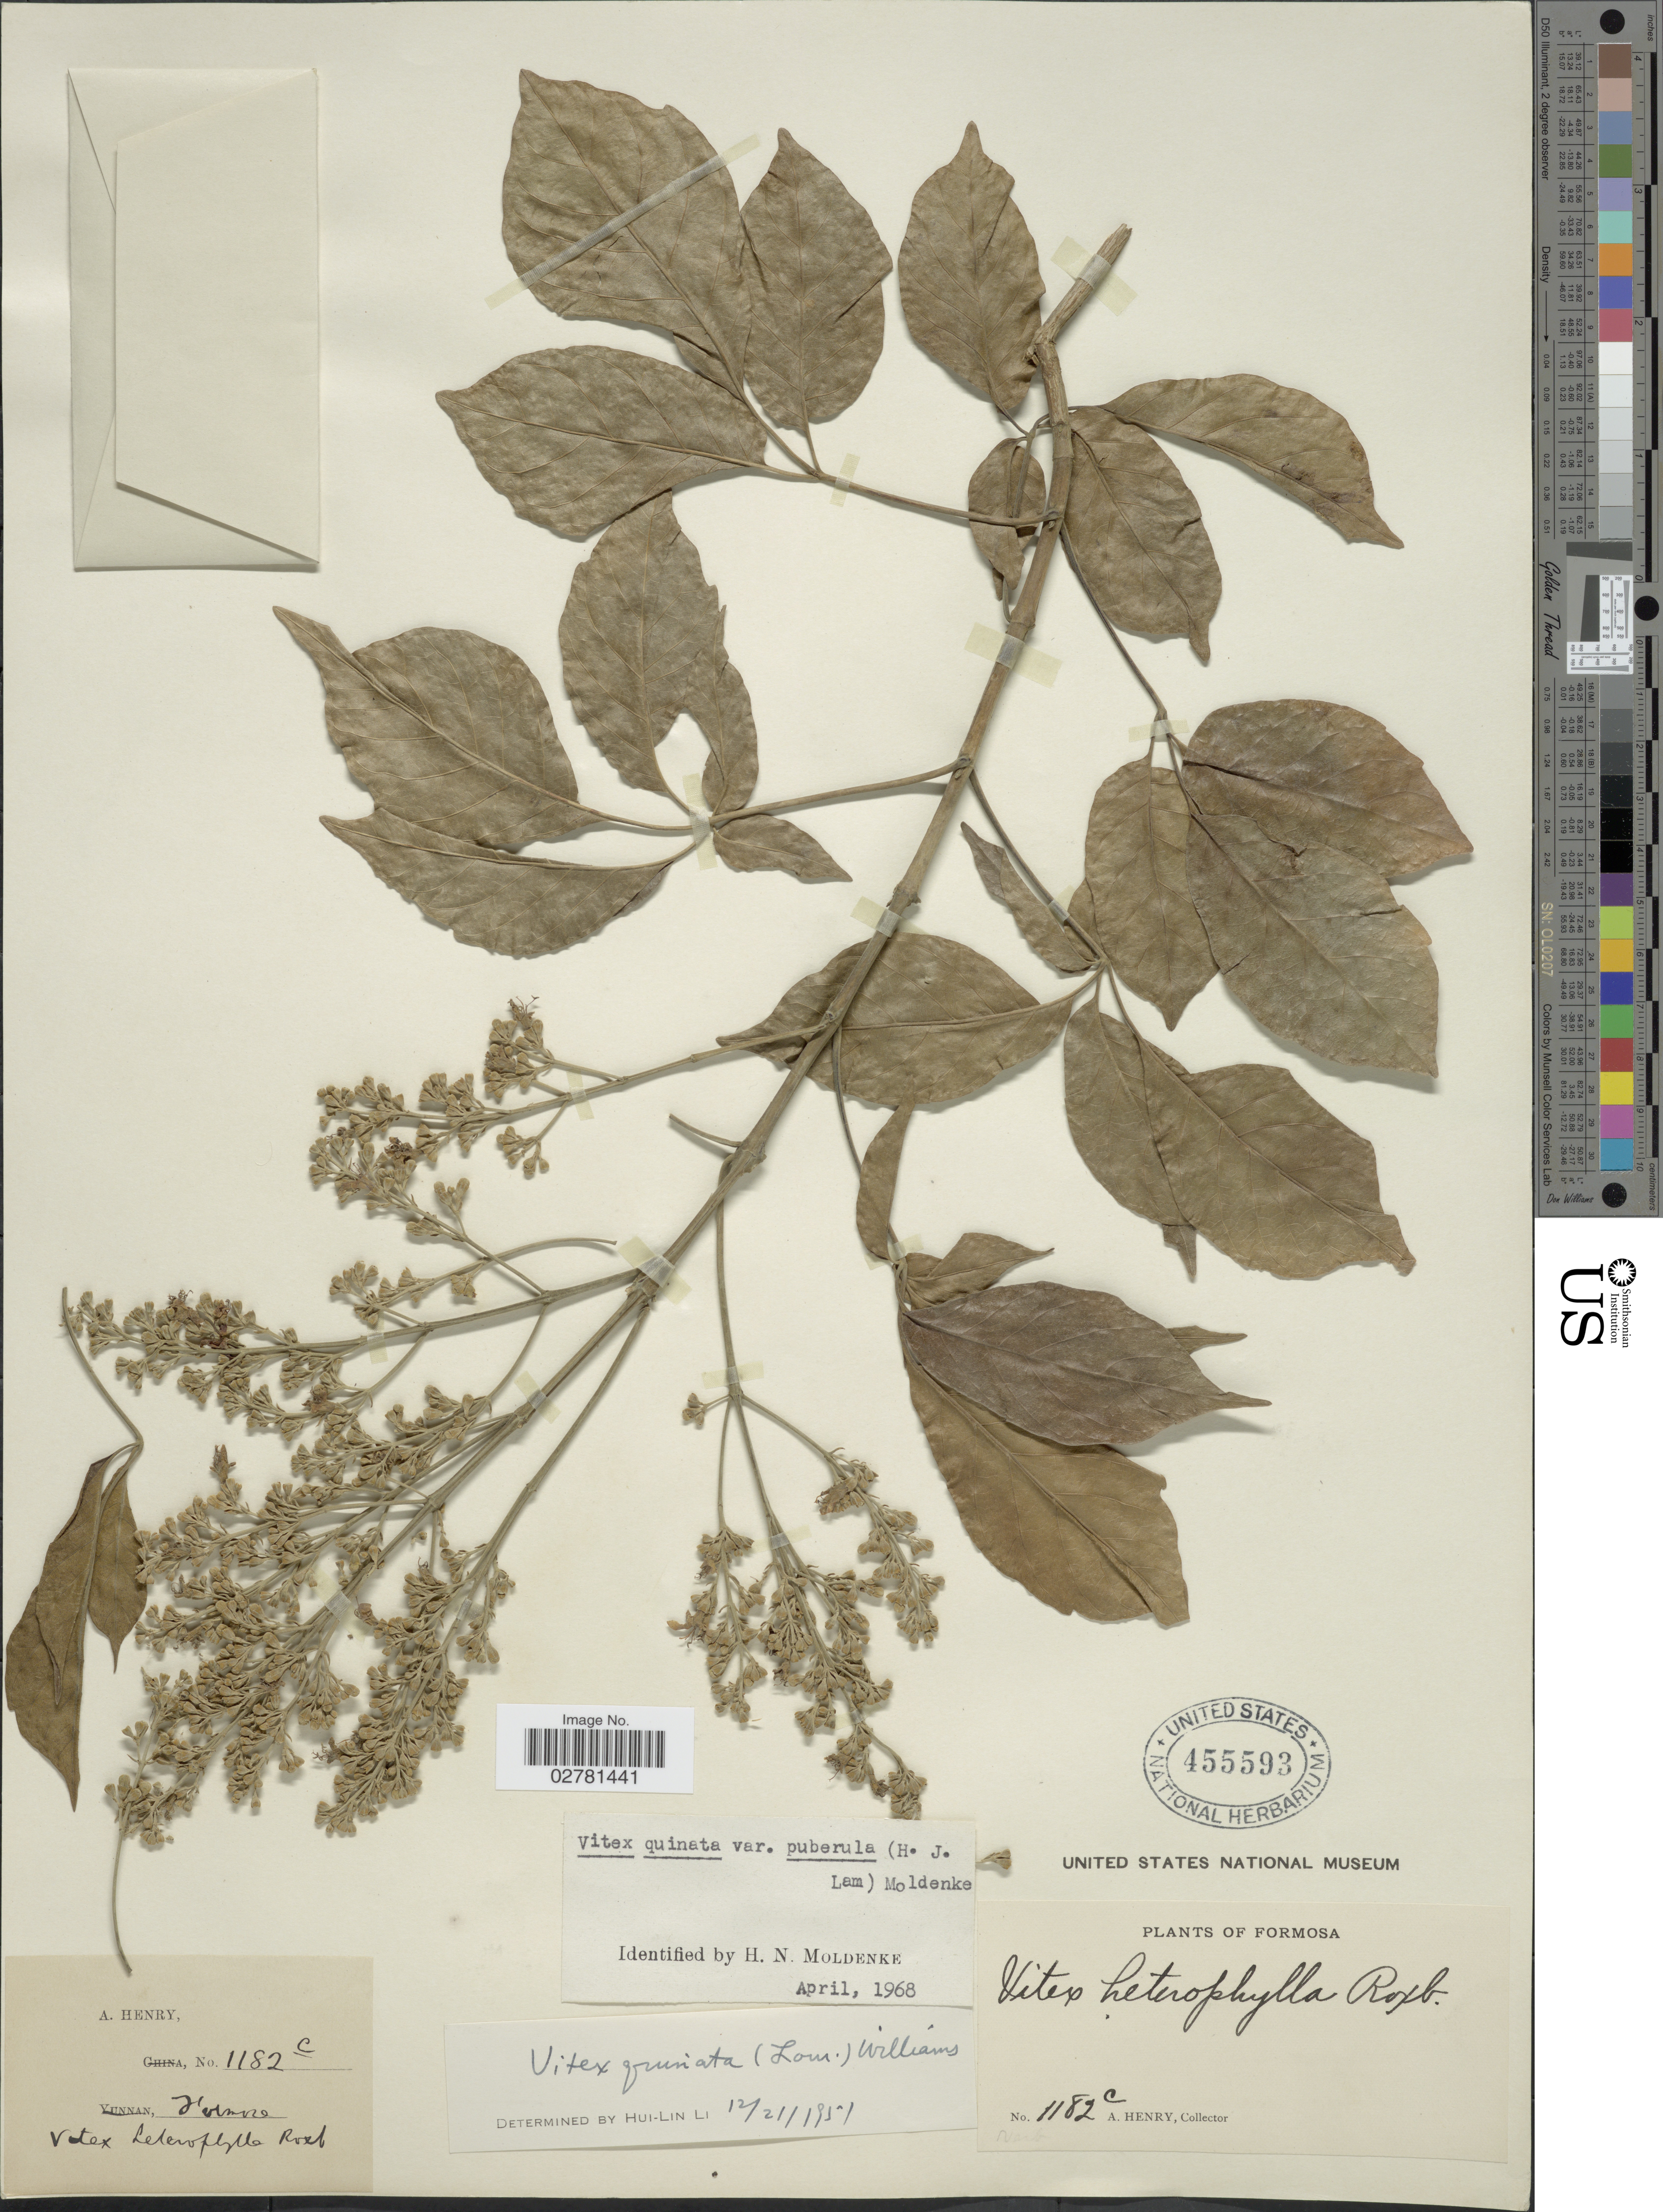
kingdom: Plantae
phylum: Tracheophyta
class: Magnoliopsida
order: Lamiales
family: Lamiaceae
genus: Vitex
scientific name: Vitex quinata var. puberula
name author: Moldenke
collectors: A. Henry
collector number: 1182 C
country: Taiwan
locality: Formosa.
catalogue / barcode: US 455593